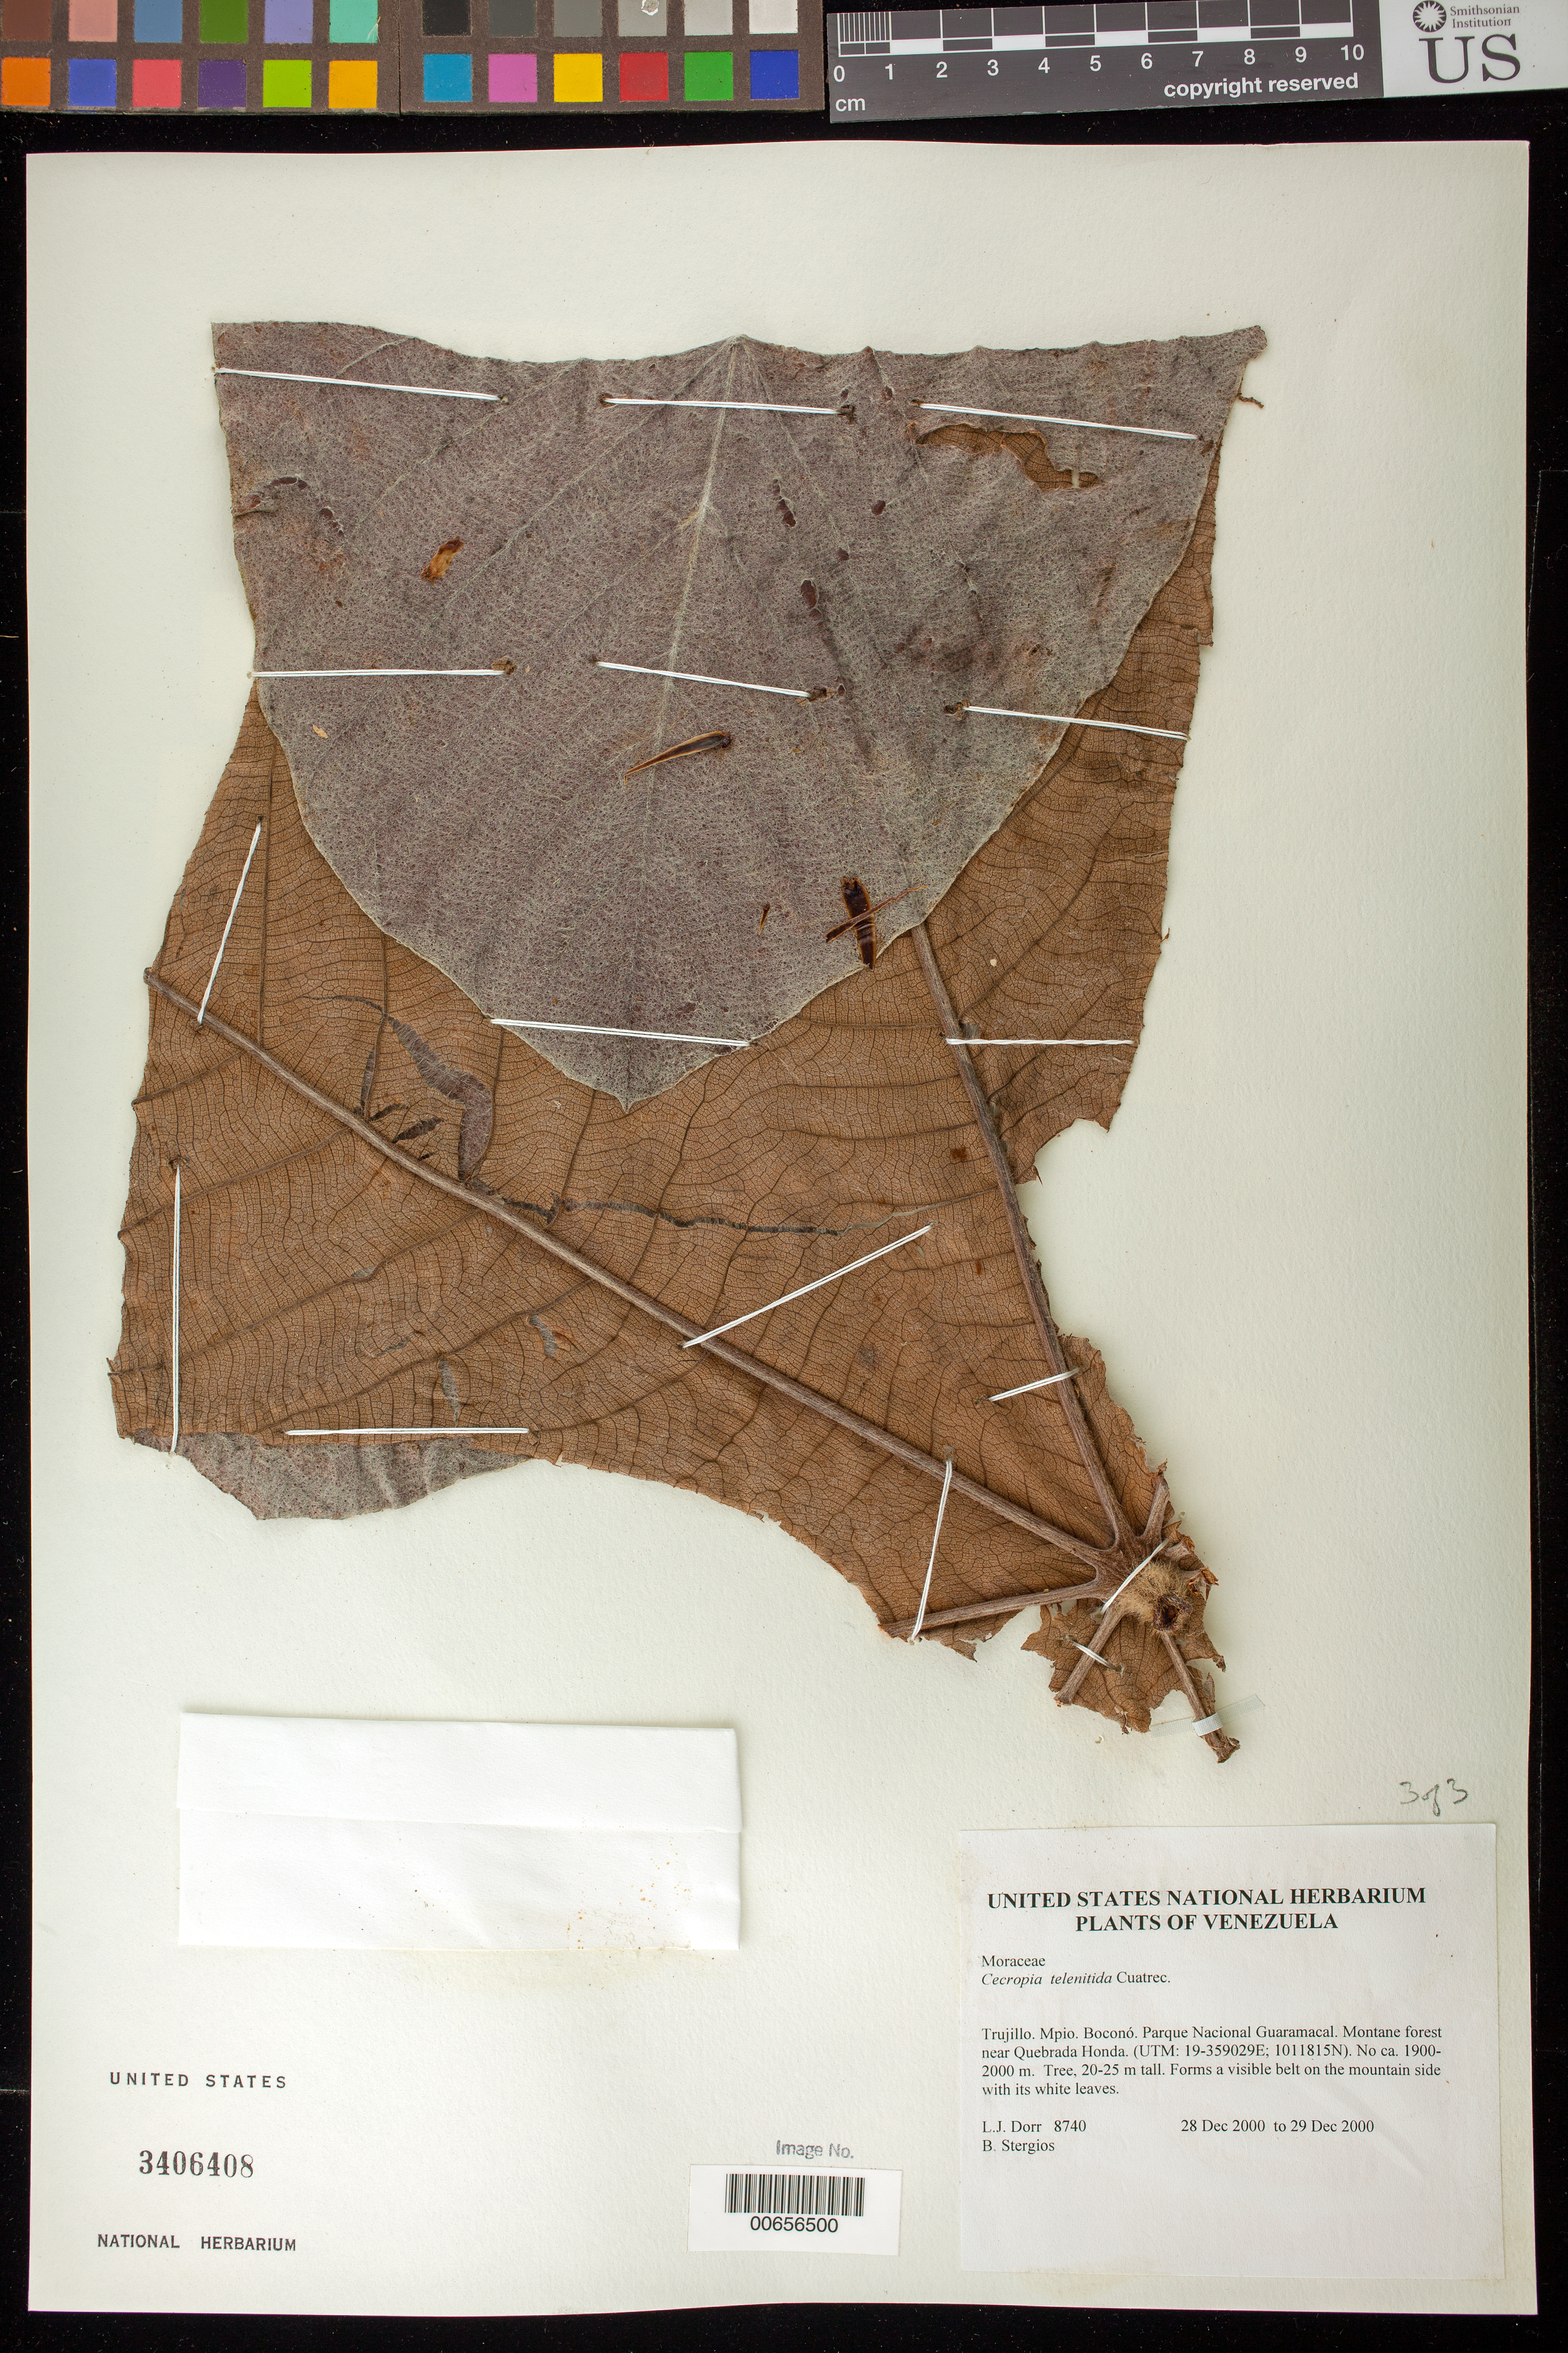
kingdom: Plantae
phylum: Tracheophyta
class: Magnoliopsida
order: Rosales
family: Urticaceae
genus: Cecropia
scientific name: Cecropia telenitida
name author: Cuatrec.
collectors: L. J. Dorr & B. G. Stergios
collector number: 8740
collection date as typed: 28 Dec 2000 to 29 Dec 2000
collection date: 2000-12-28/2000-12-29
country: Venezuela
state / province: Trujillo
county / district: Boconó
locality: Parque Nacional Guaramacal near Quebrada Honda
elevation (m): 1900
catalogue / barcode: US 3406408